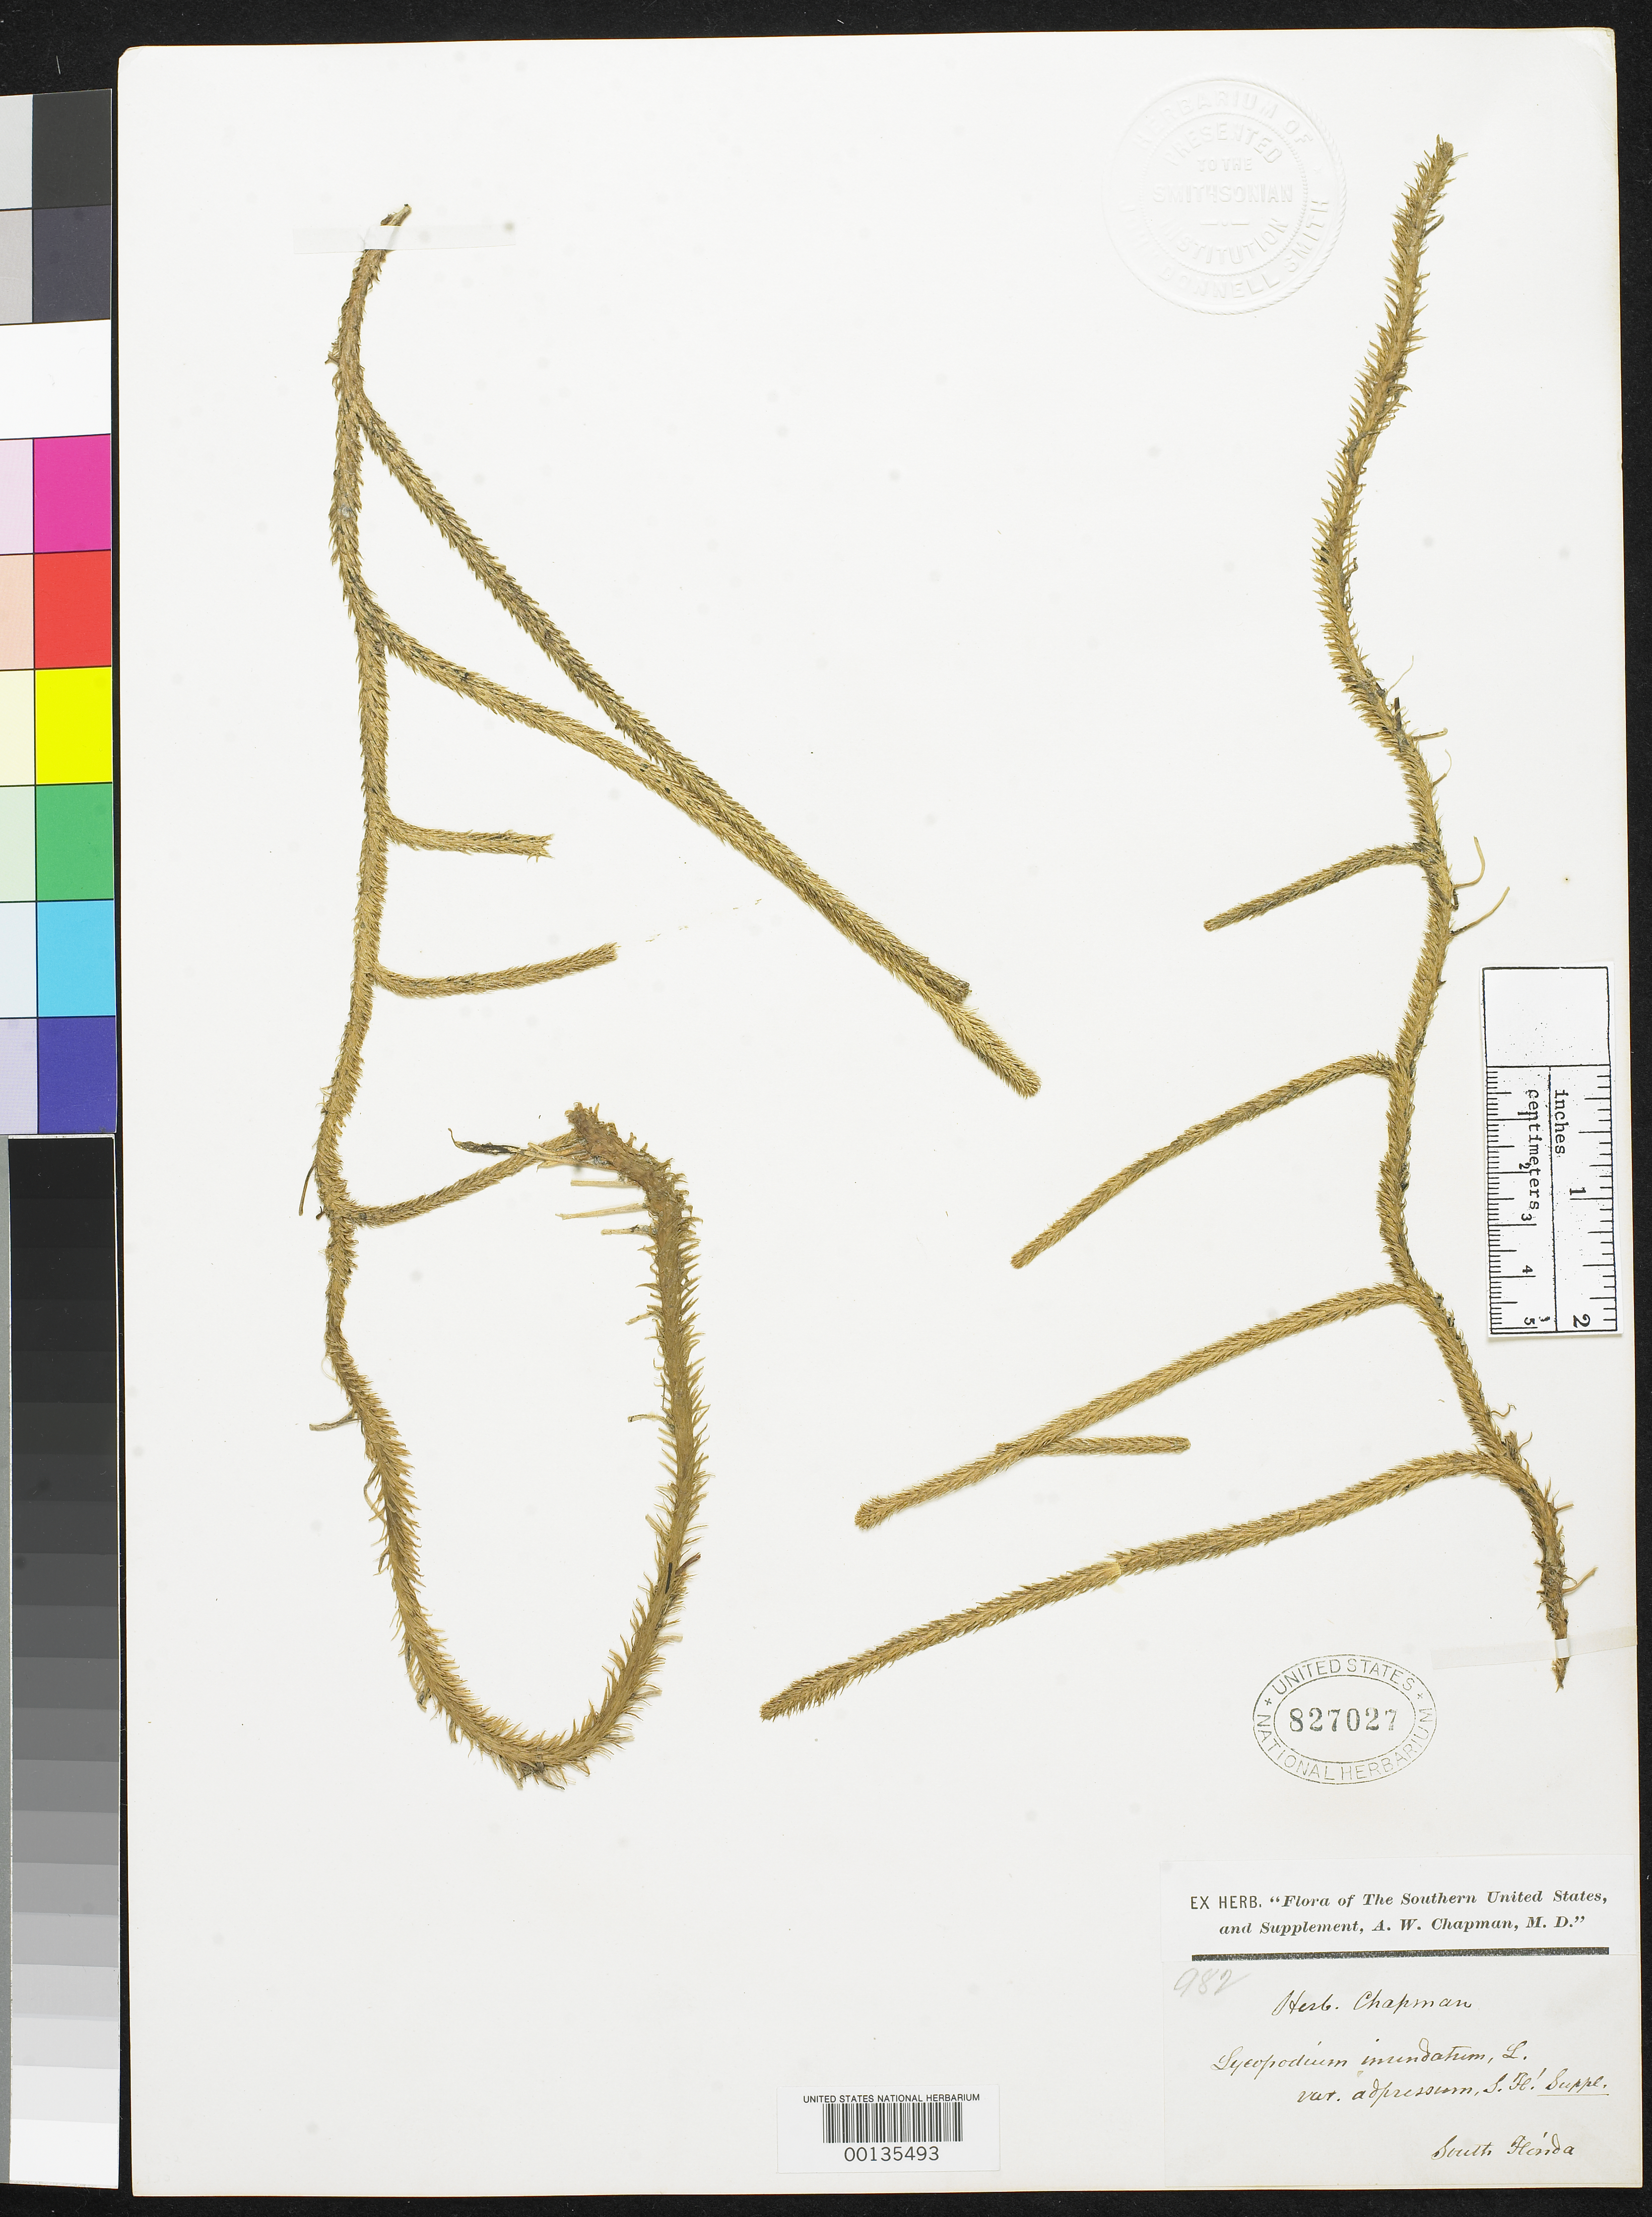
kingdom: Plantae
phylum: Tracheophyta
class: Lycopodiopsida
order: Lycopodiales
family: Lycopodiaceae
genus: Lycopodium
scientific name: Lycopodium inundatum var. appressum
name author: Chapm.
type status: Type Collection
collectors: A. W. Chapman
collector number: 982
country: United States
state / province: Florida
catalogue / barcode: US 827027